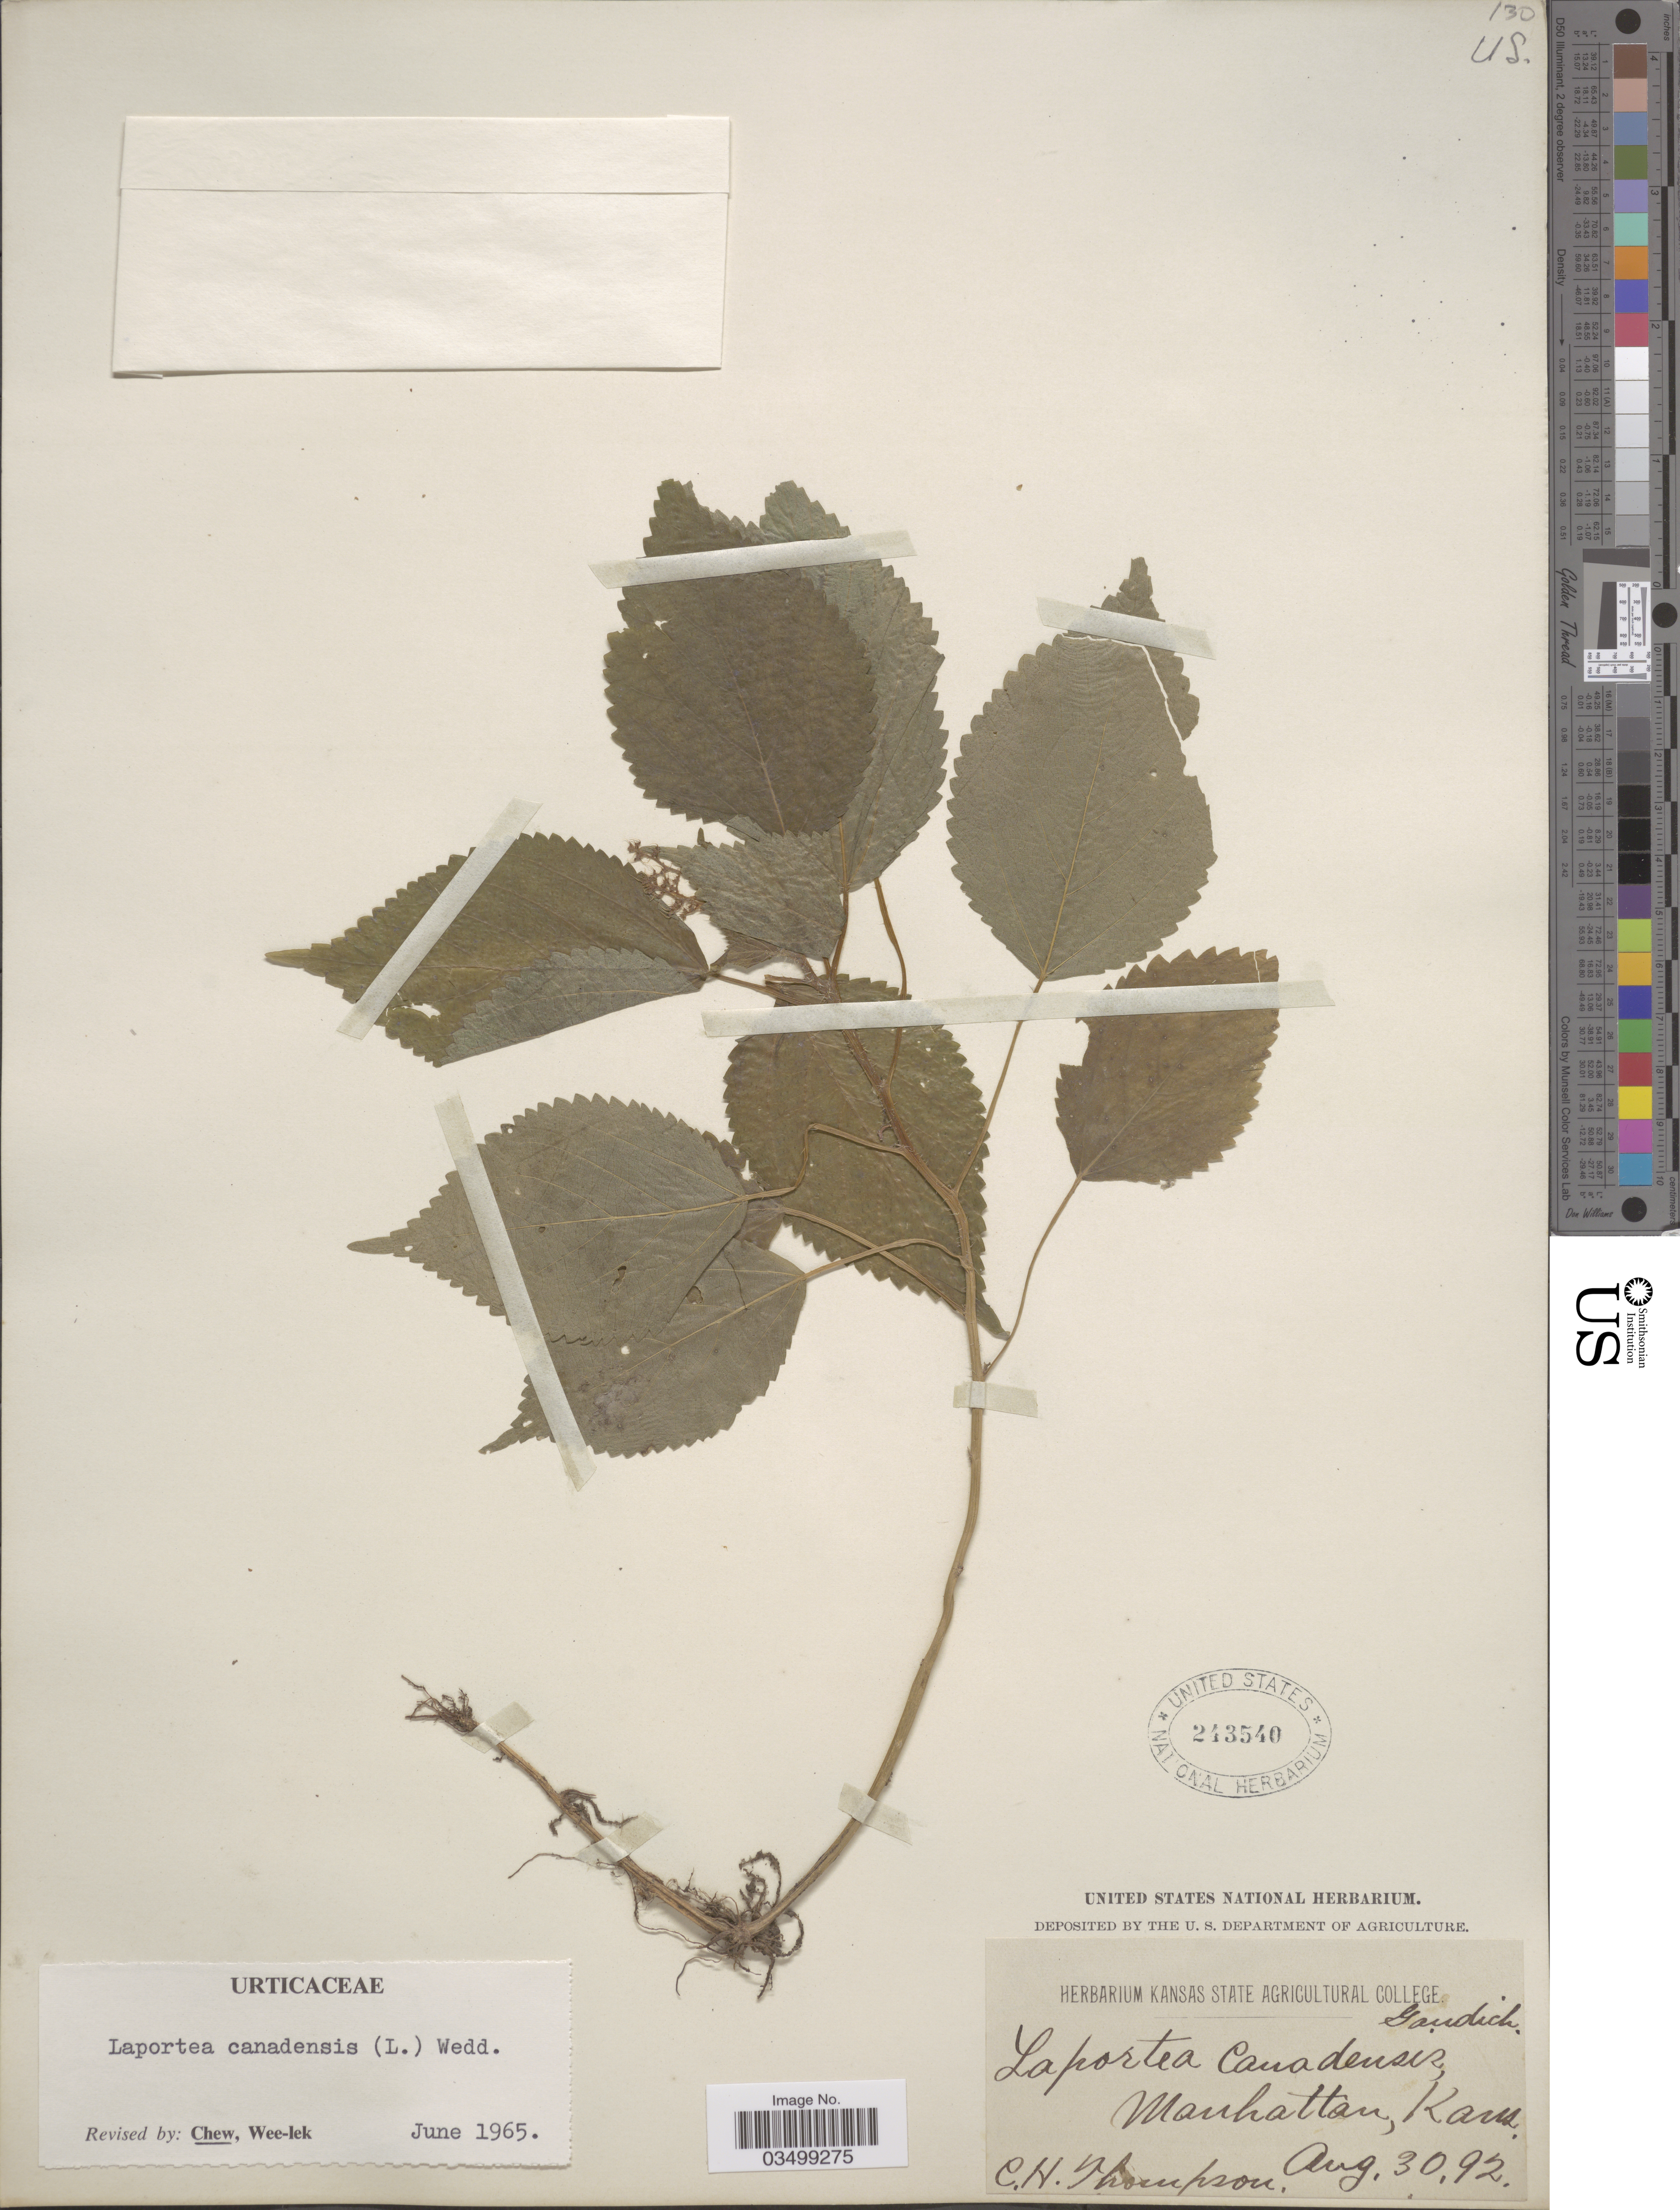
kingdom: Plantae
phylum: Tracheophyta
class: Magnoliopsida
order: Rosales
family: Urticaceae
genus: Laportea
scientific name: Laportea canadensis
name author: (L.) Wedd.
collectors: C. H. Thompson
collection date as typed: Transcribed d/m/y: 30/8/92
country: United States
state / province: Kansas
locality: Manhattan.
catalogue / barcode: US 243540